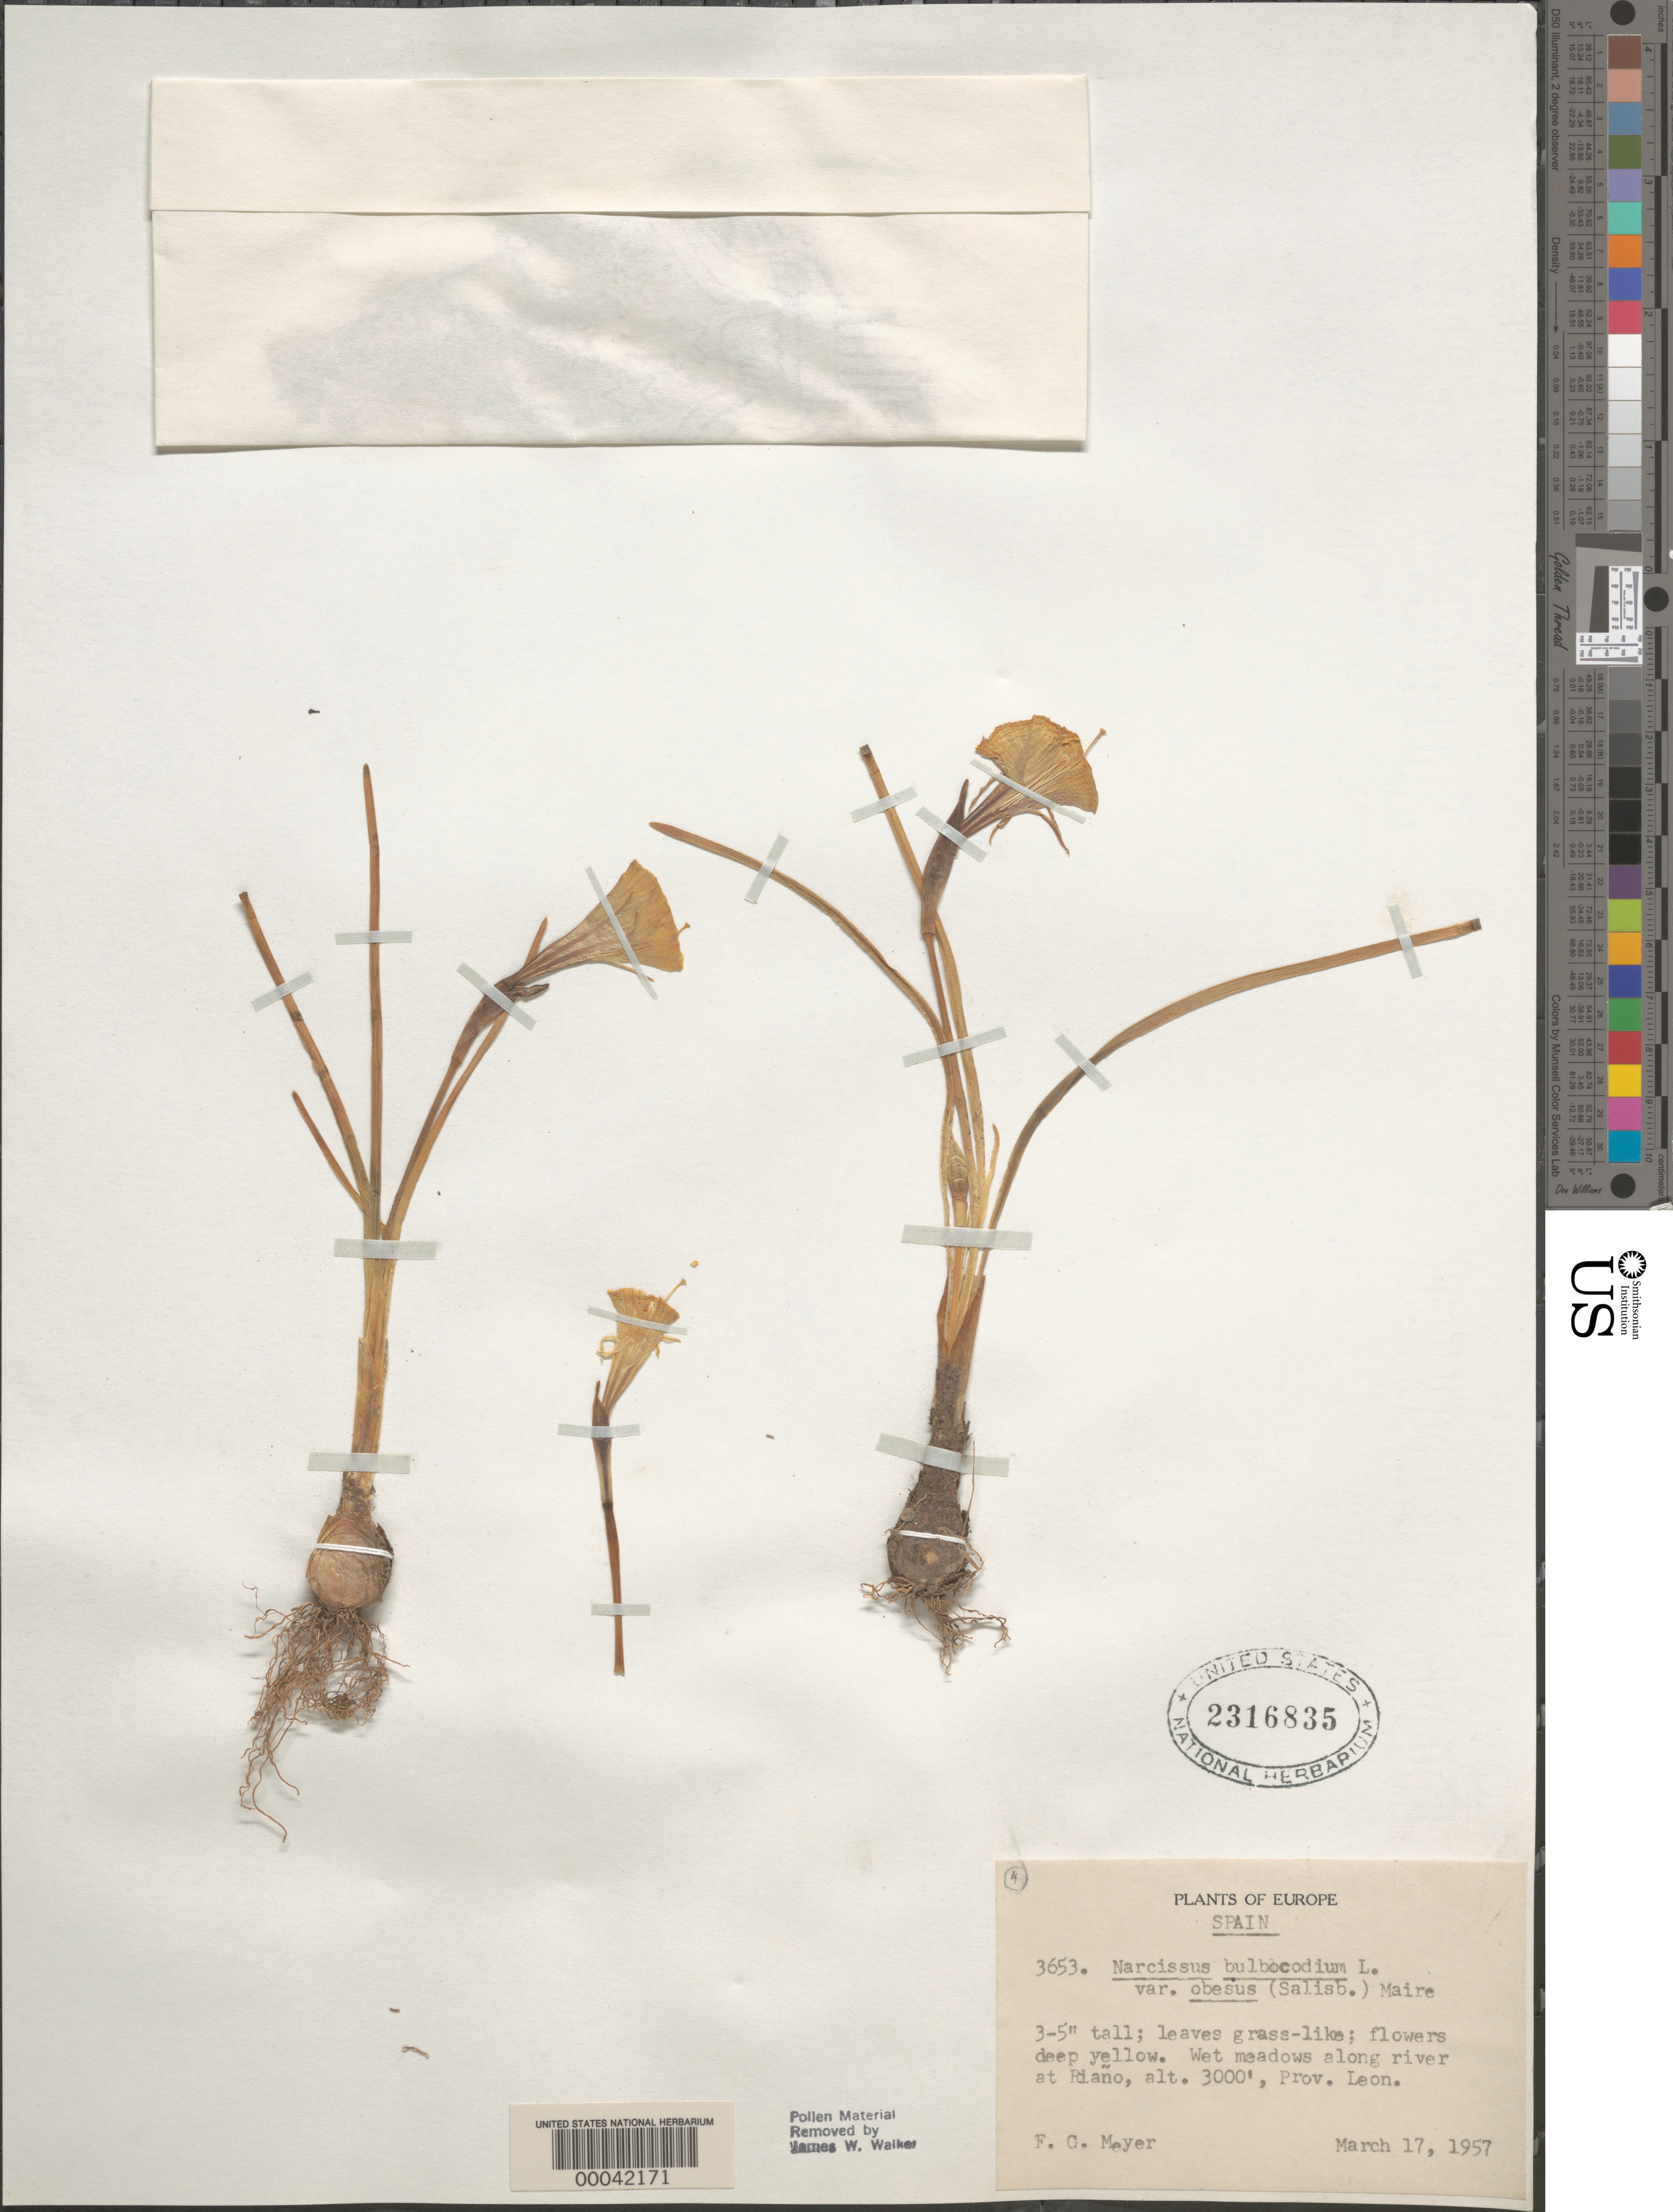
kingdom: Plantae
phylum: Tracheophyta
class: Liliopsida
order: Asparagales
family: Amaryllidaceae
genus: Narcissus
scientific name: Narcissus bulbocodium var. obesus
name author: (Salisb.) Baker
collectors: F. G. Meyer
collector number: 3653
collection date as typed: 17 Mar 1957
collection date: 1957-03-17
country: Spain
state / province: Castilla y León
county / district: Leon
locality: Along river at riano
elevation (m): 914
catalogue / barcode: US 2316835